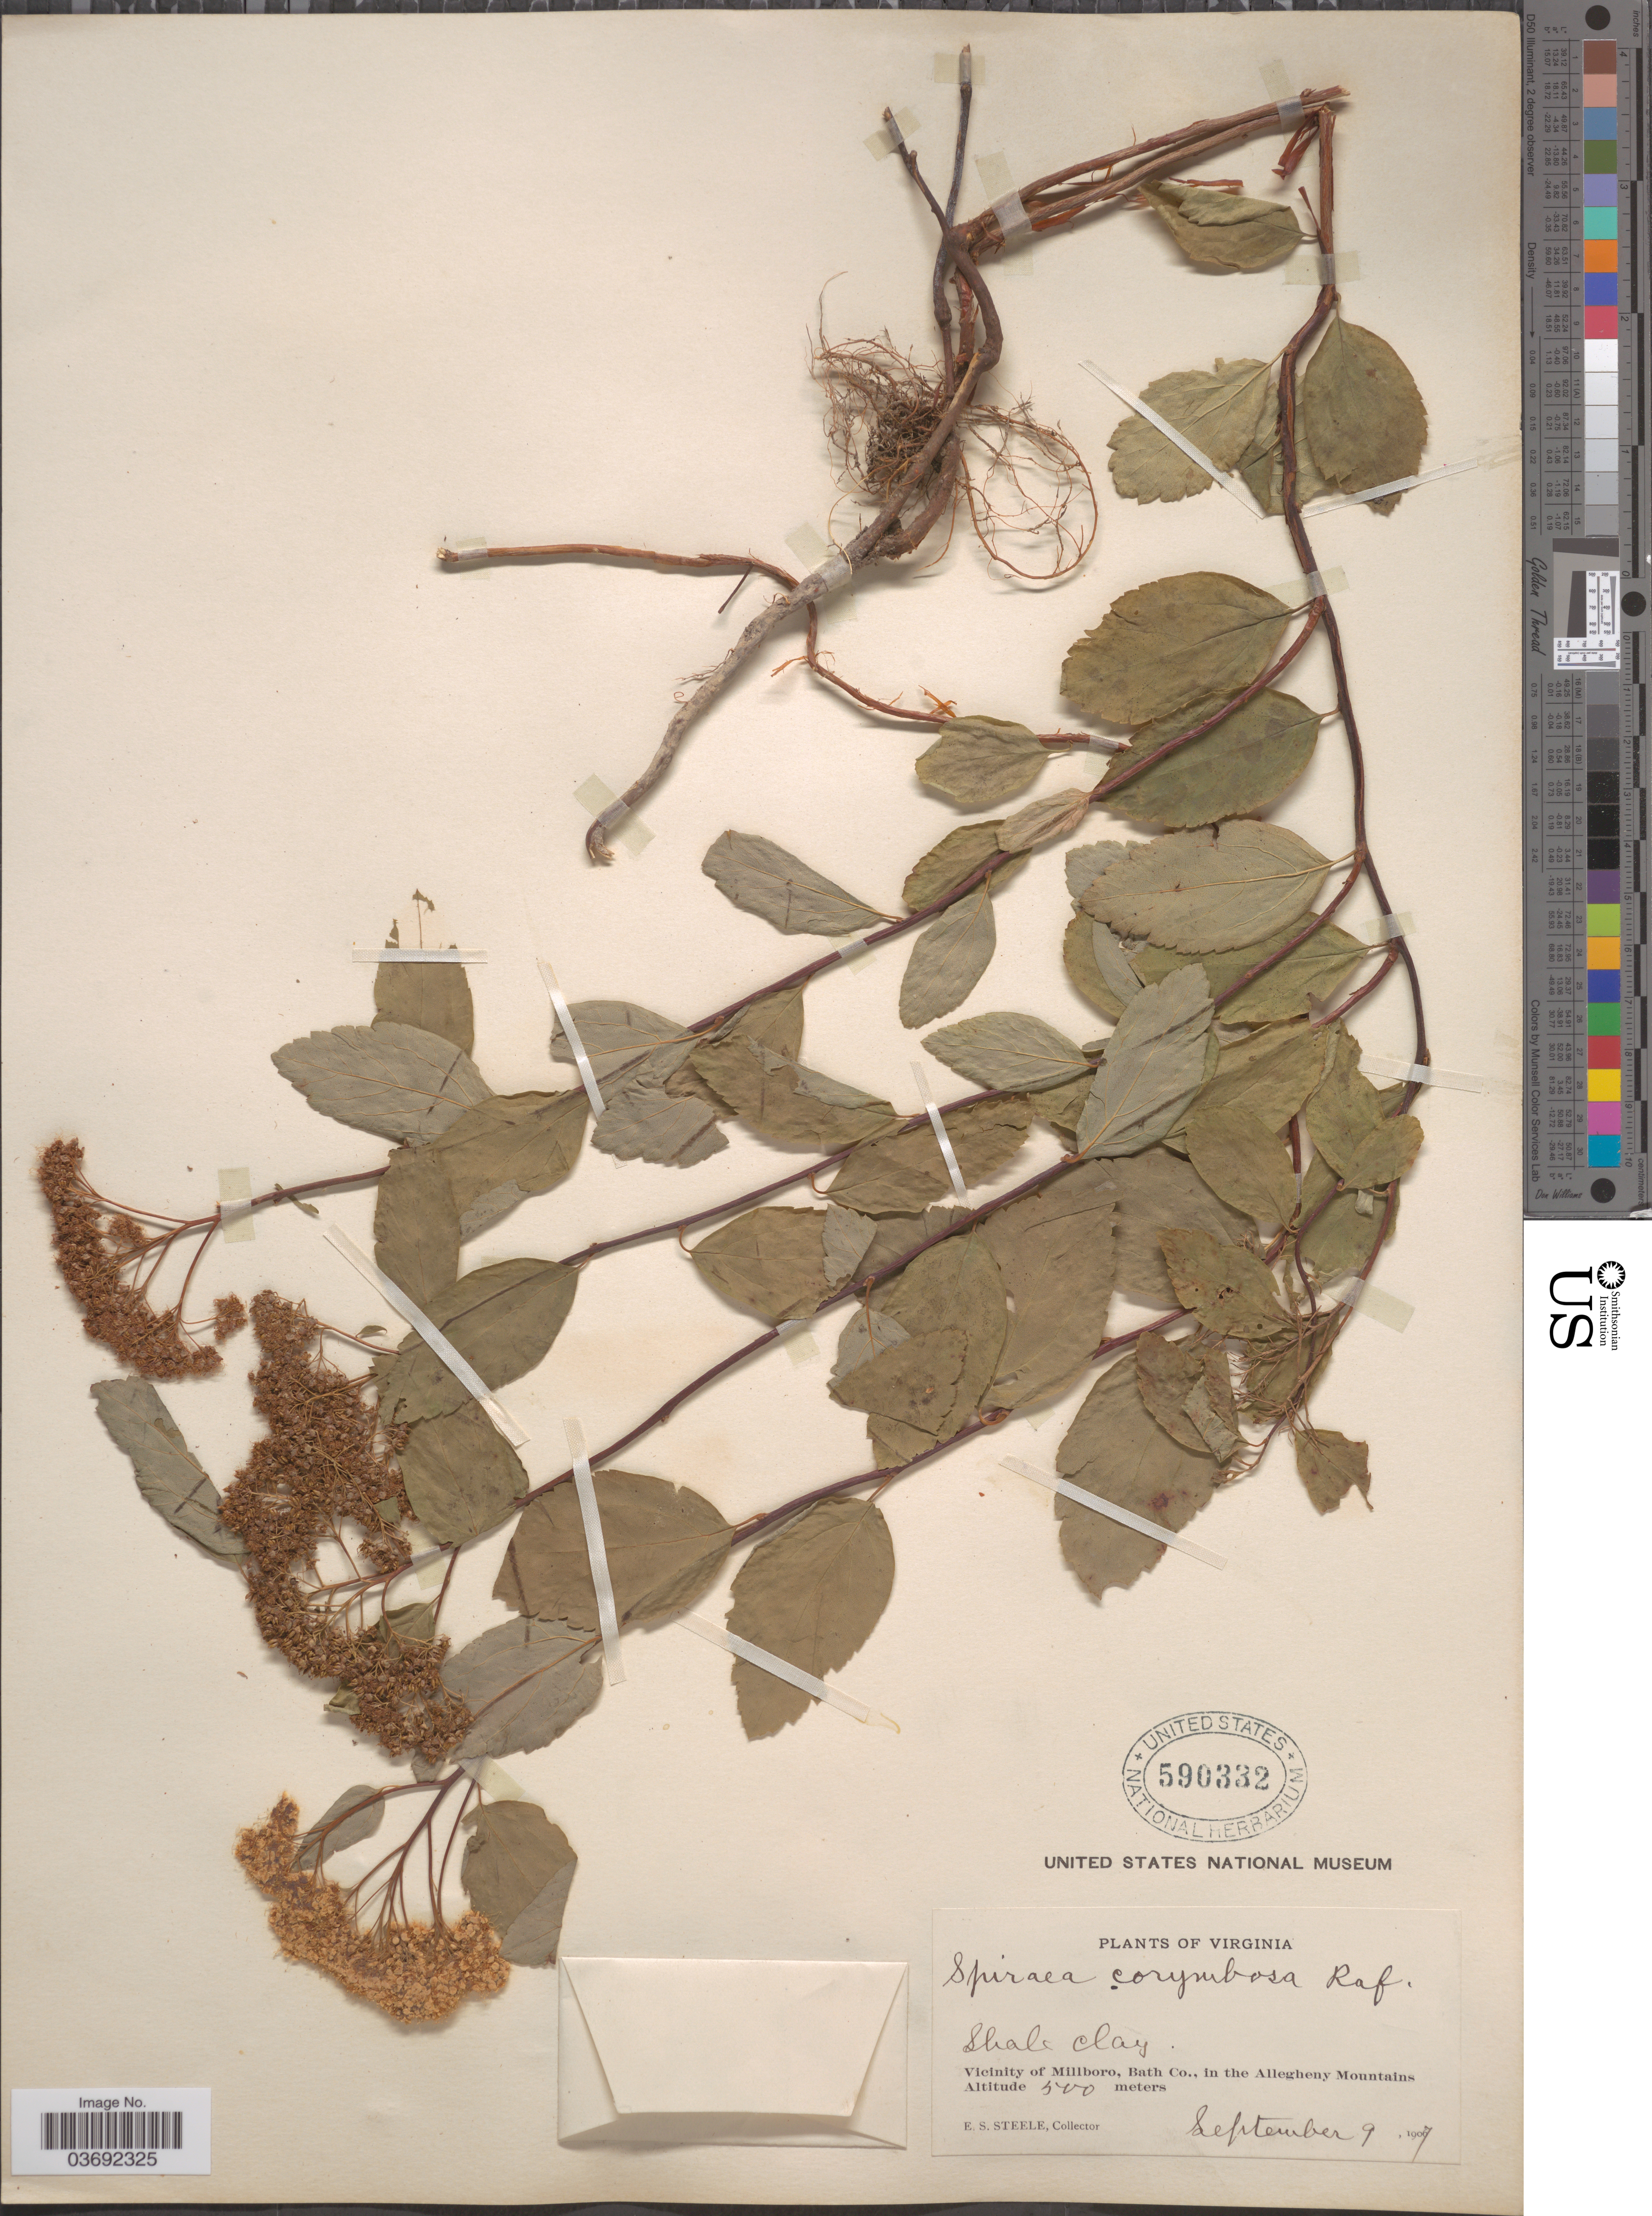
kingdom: Plantae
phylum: Tracheophyta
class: Magnoliopsida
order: Rosales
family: Rosaceae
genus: Spiraea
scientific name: Spiraea corymbosa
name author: Raf.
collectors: E. Steele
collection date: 1907-09-09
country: United States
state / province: Virginia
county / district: Bath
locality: Vicinity of Millboro, Bath Co., in the Allegheny Mountains.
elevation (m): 500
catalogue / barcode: US 590332